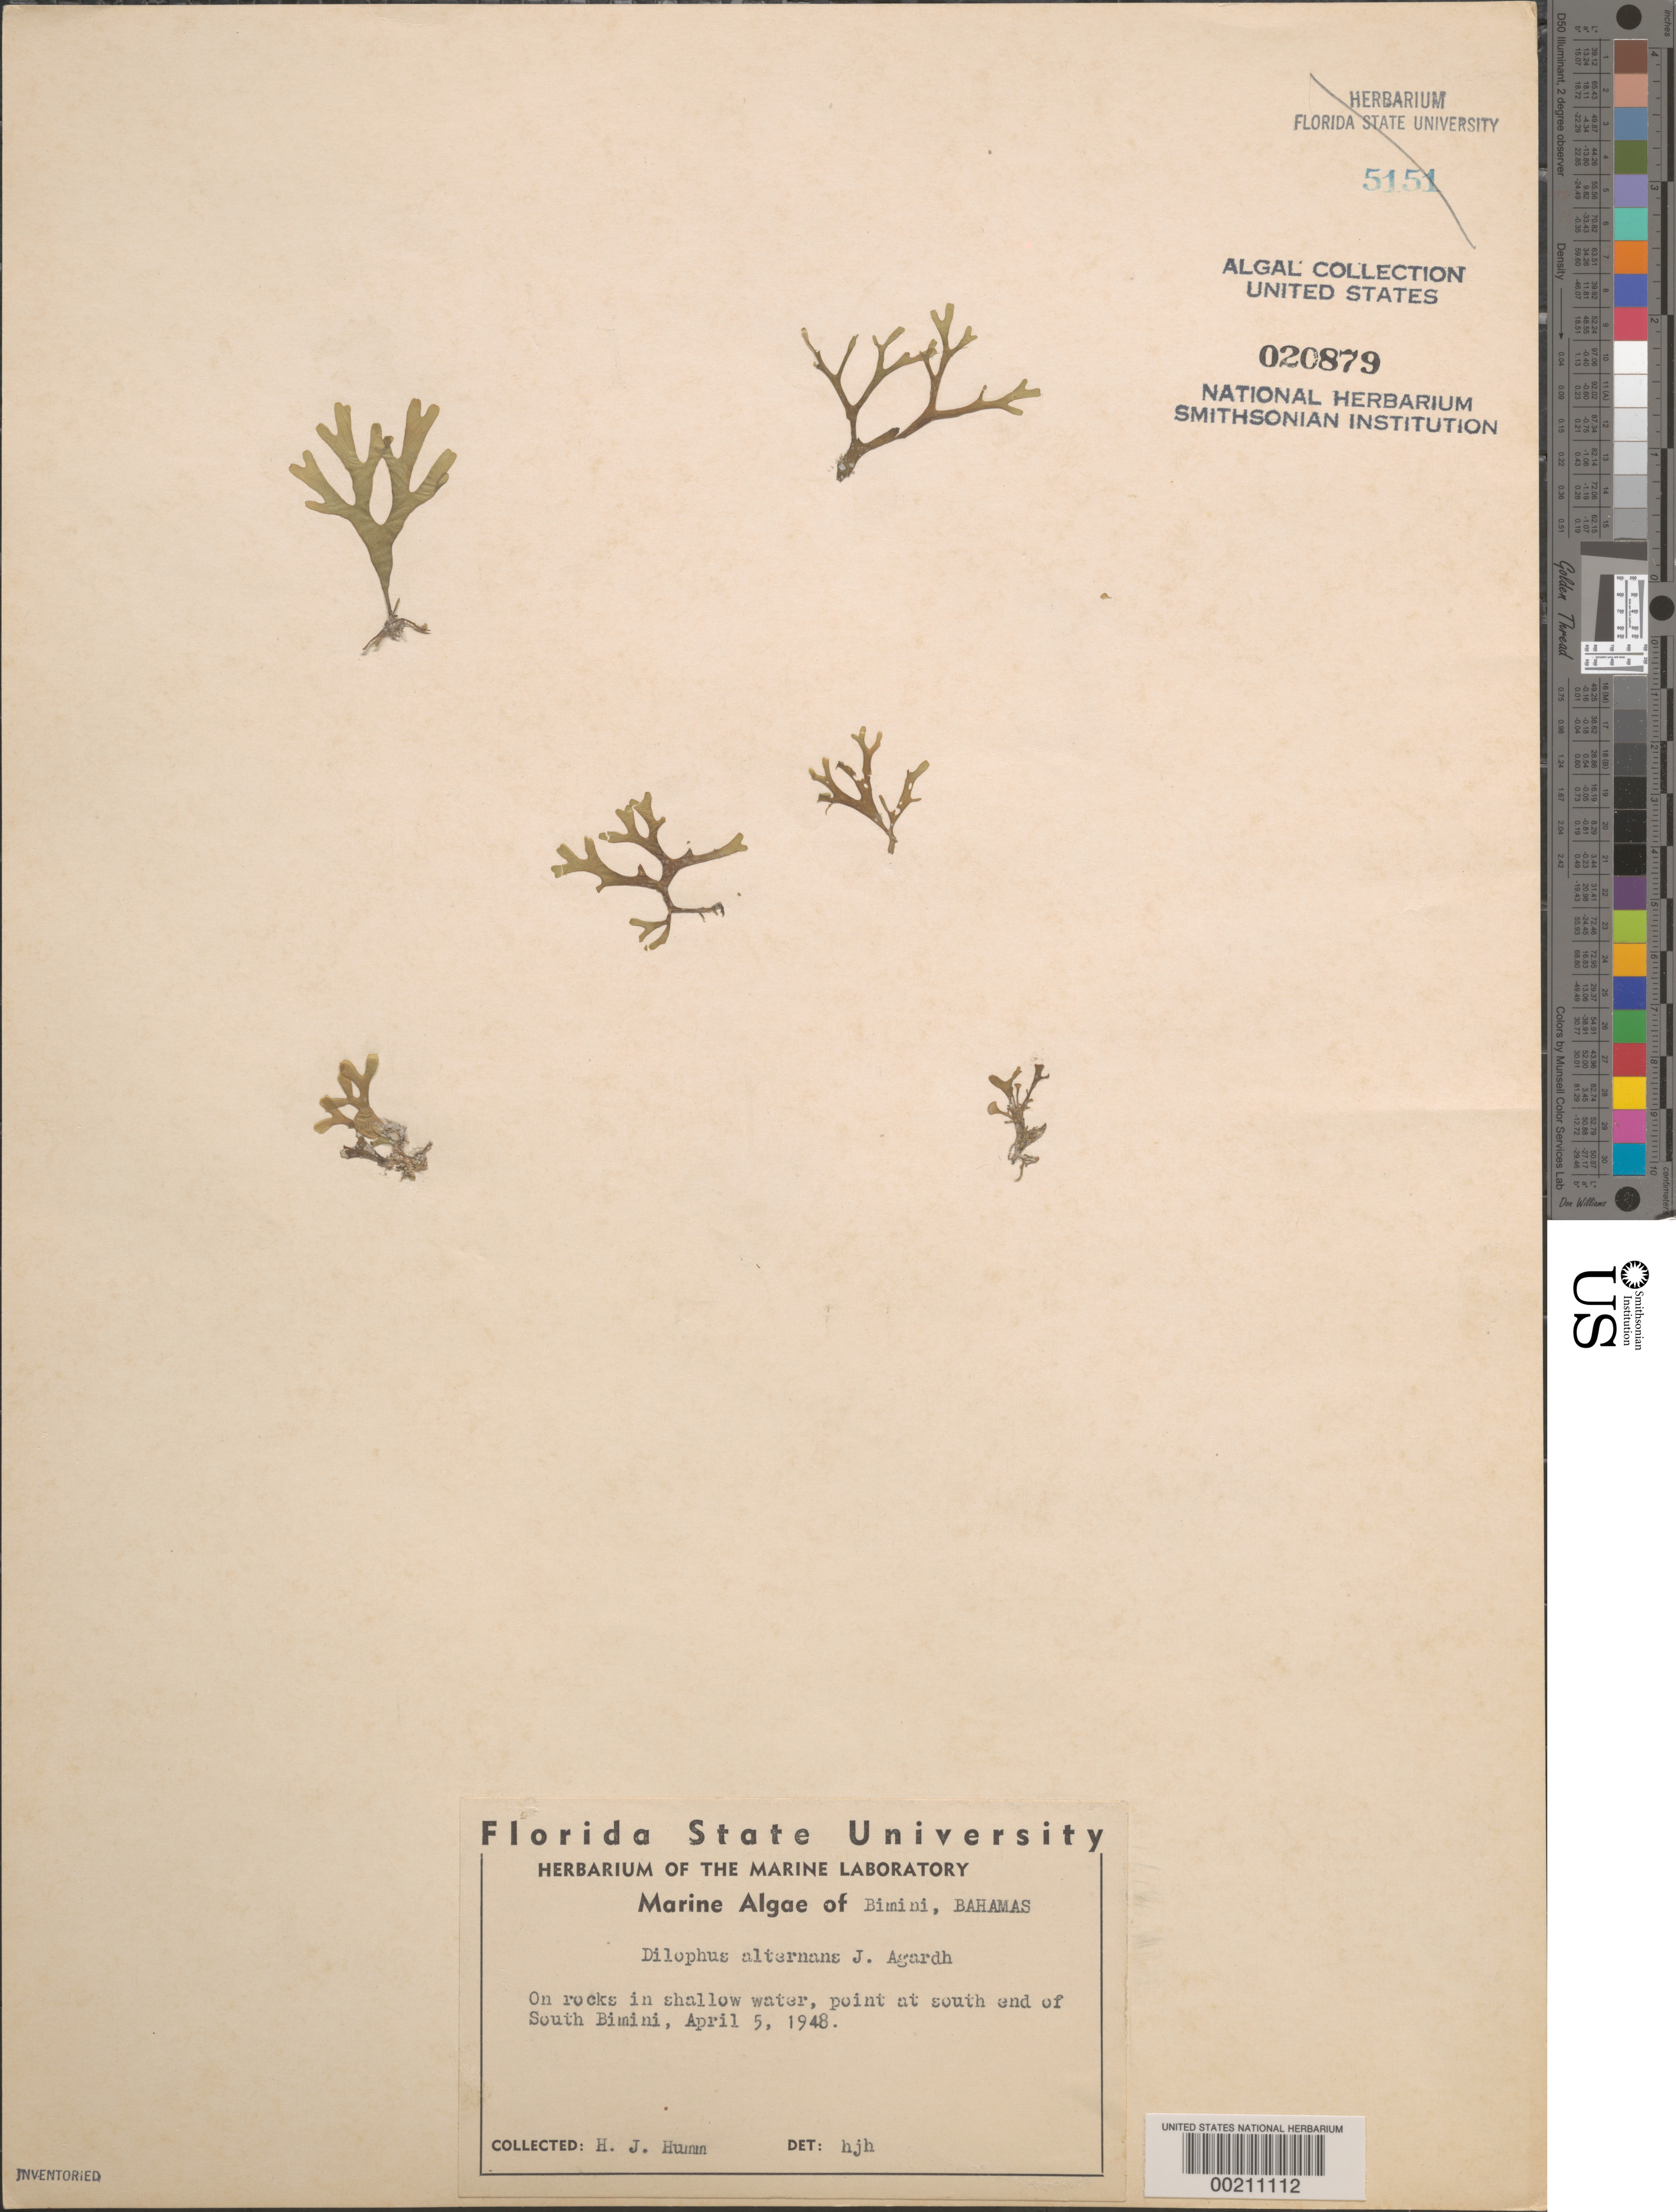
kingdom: Chromista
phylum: Ochrophyta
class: Phaeophyceae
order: Dictyotales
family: Dictyotaceae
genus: Dictyota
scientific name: Dictyota pinnatifida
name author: Kütz.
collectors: H. J. Humm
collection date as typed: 05 Apr 1948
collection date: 1948-04-05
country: Bahamas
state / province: Biminis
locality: South bimini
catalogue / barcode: US 20879